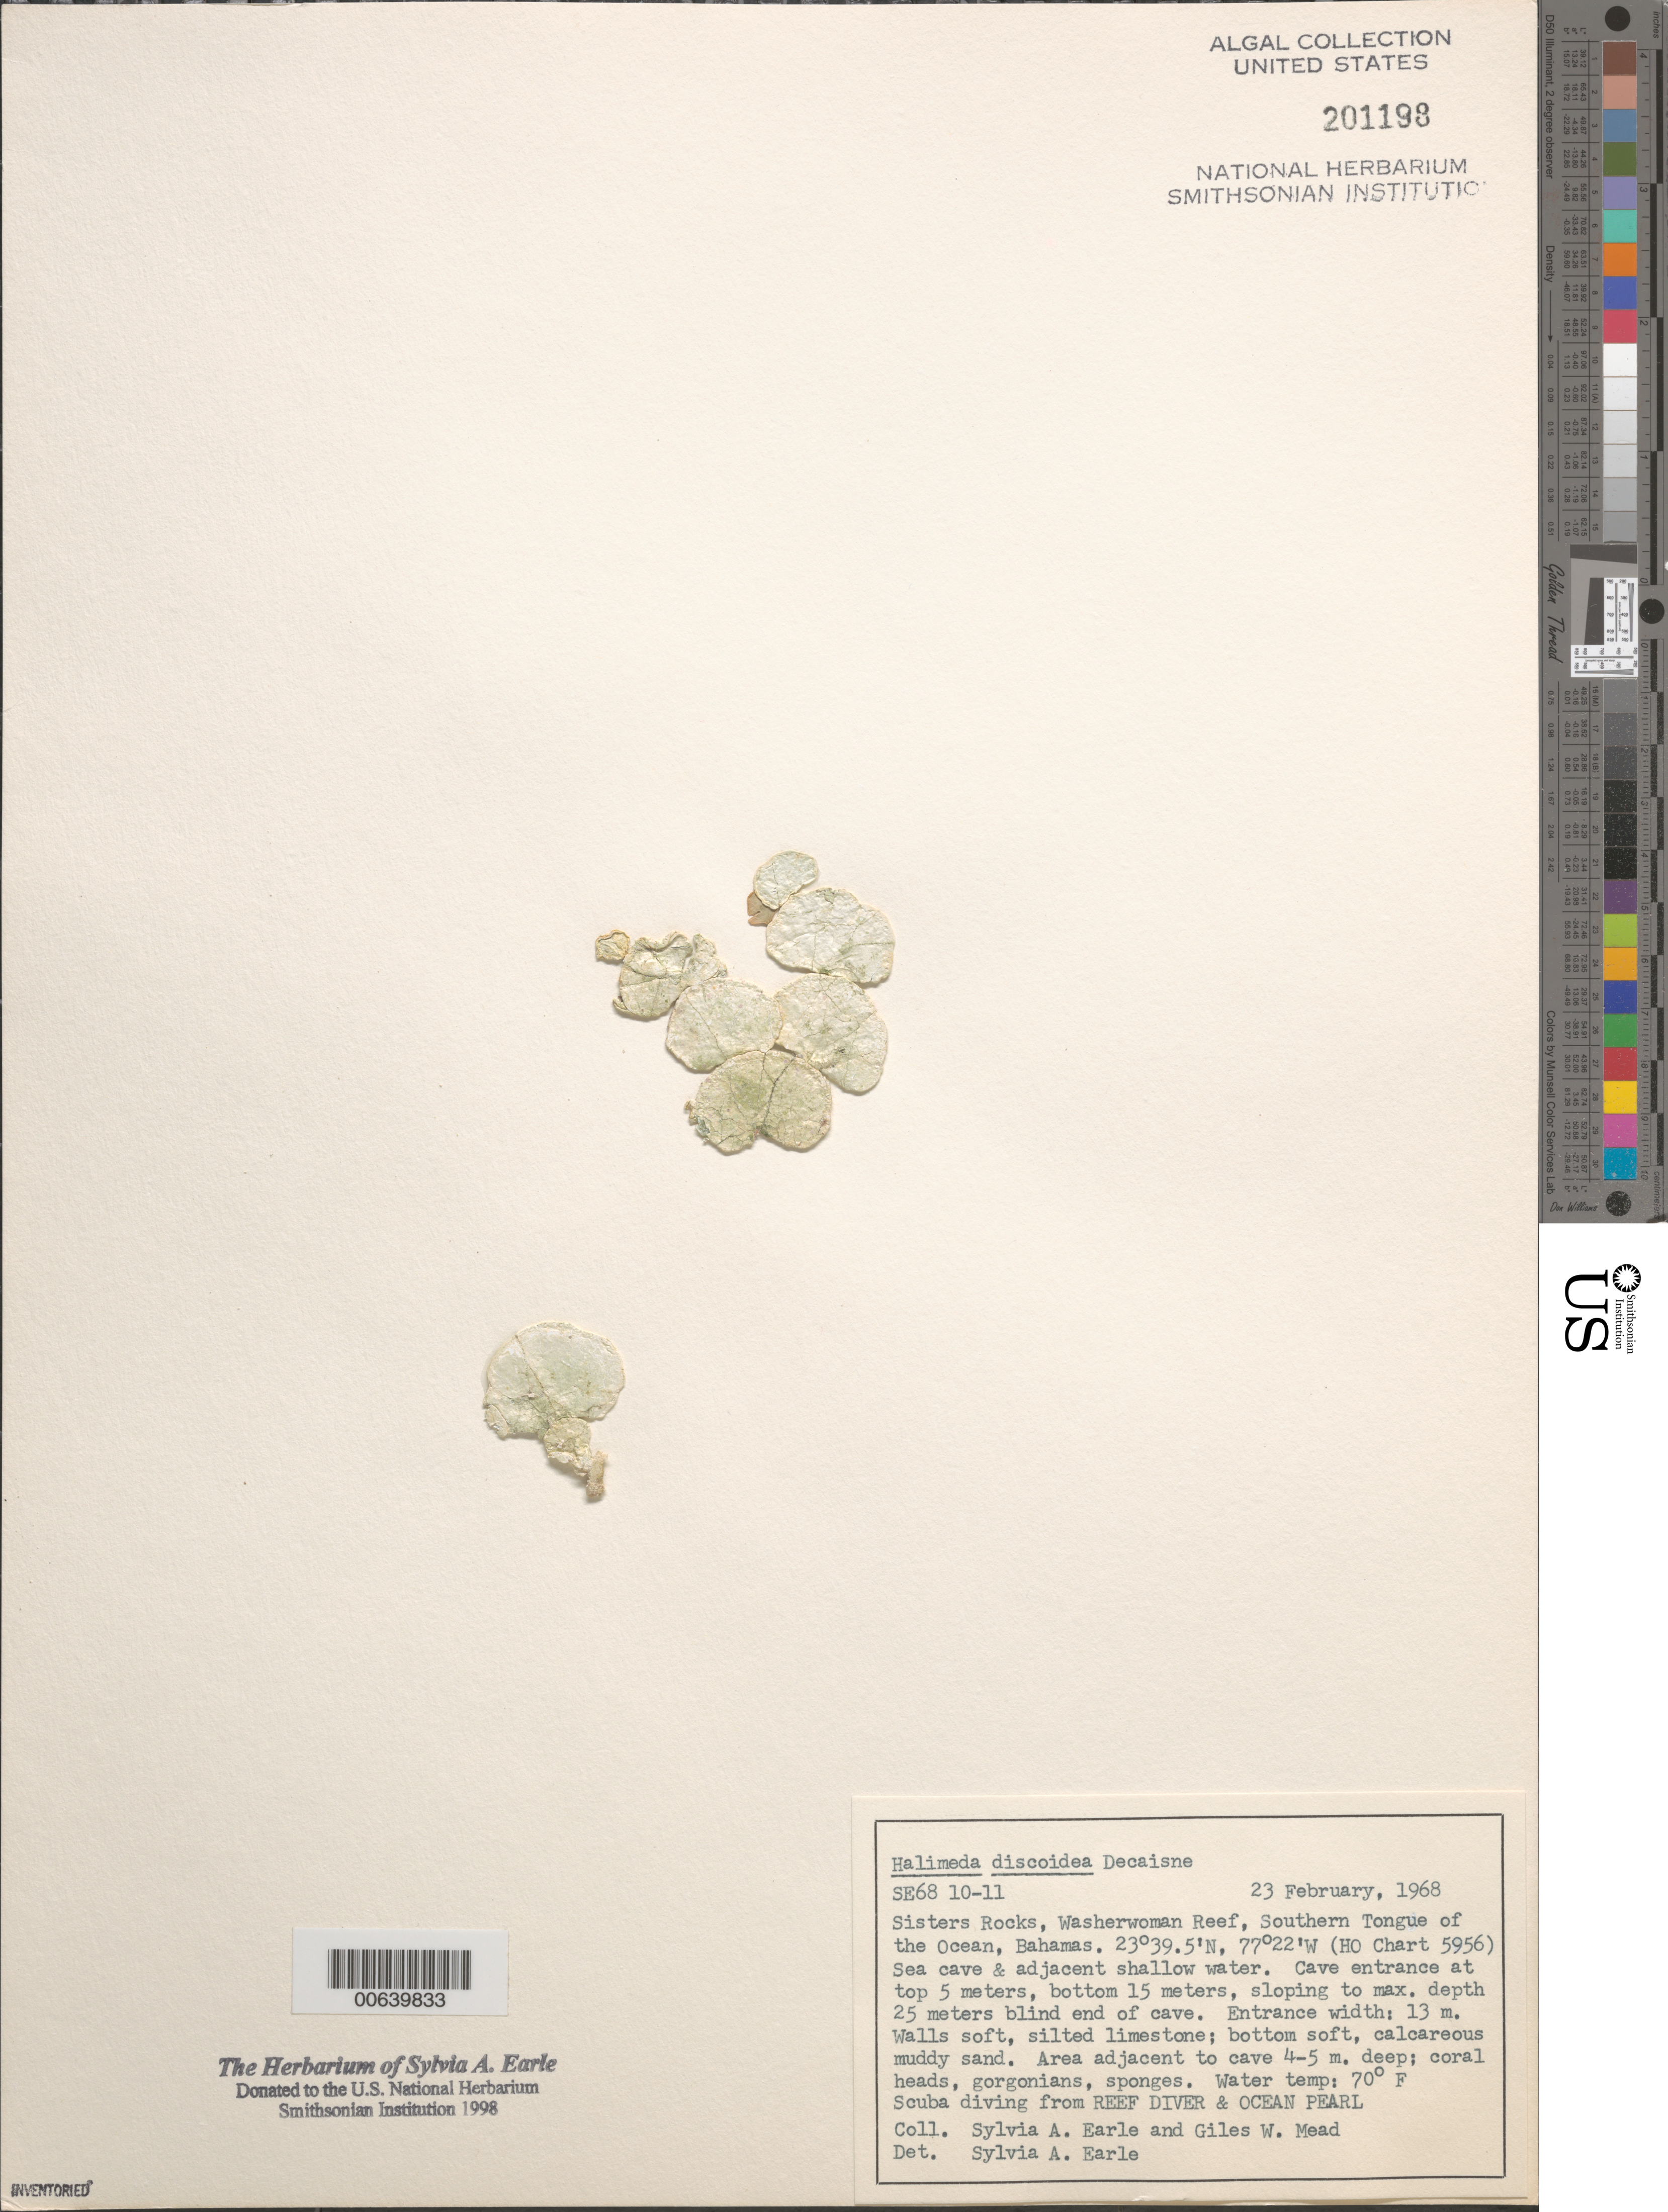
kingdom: Plantae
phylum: Chlorophyta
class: Ulvophyceae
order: Bryopsidales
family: Halimedaceae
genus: Halimeda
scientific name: Halimeda discoidea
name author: Decne.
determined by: Earle, S. A.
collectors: S. A. Earle & G. W. Mead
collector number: SE 6810-11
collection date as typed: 23 Feb 1968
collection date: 1968-02-23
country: Bahamas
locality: Sisters Rocks, Washerwoman Reef, Southern Tongue of the Ocean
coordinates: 23 39.5' N, 77 22' W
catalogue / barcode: US 201198